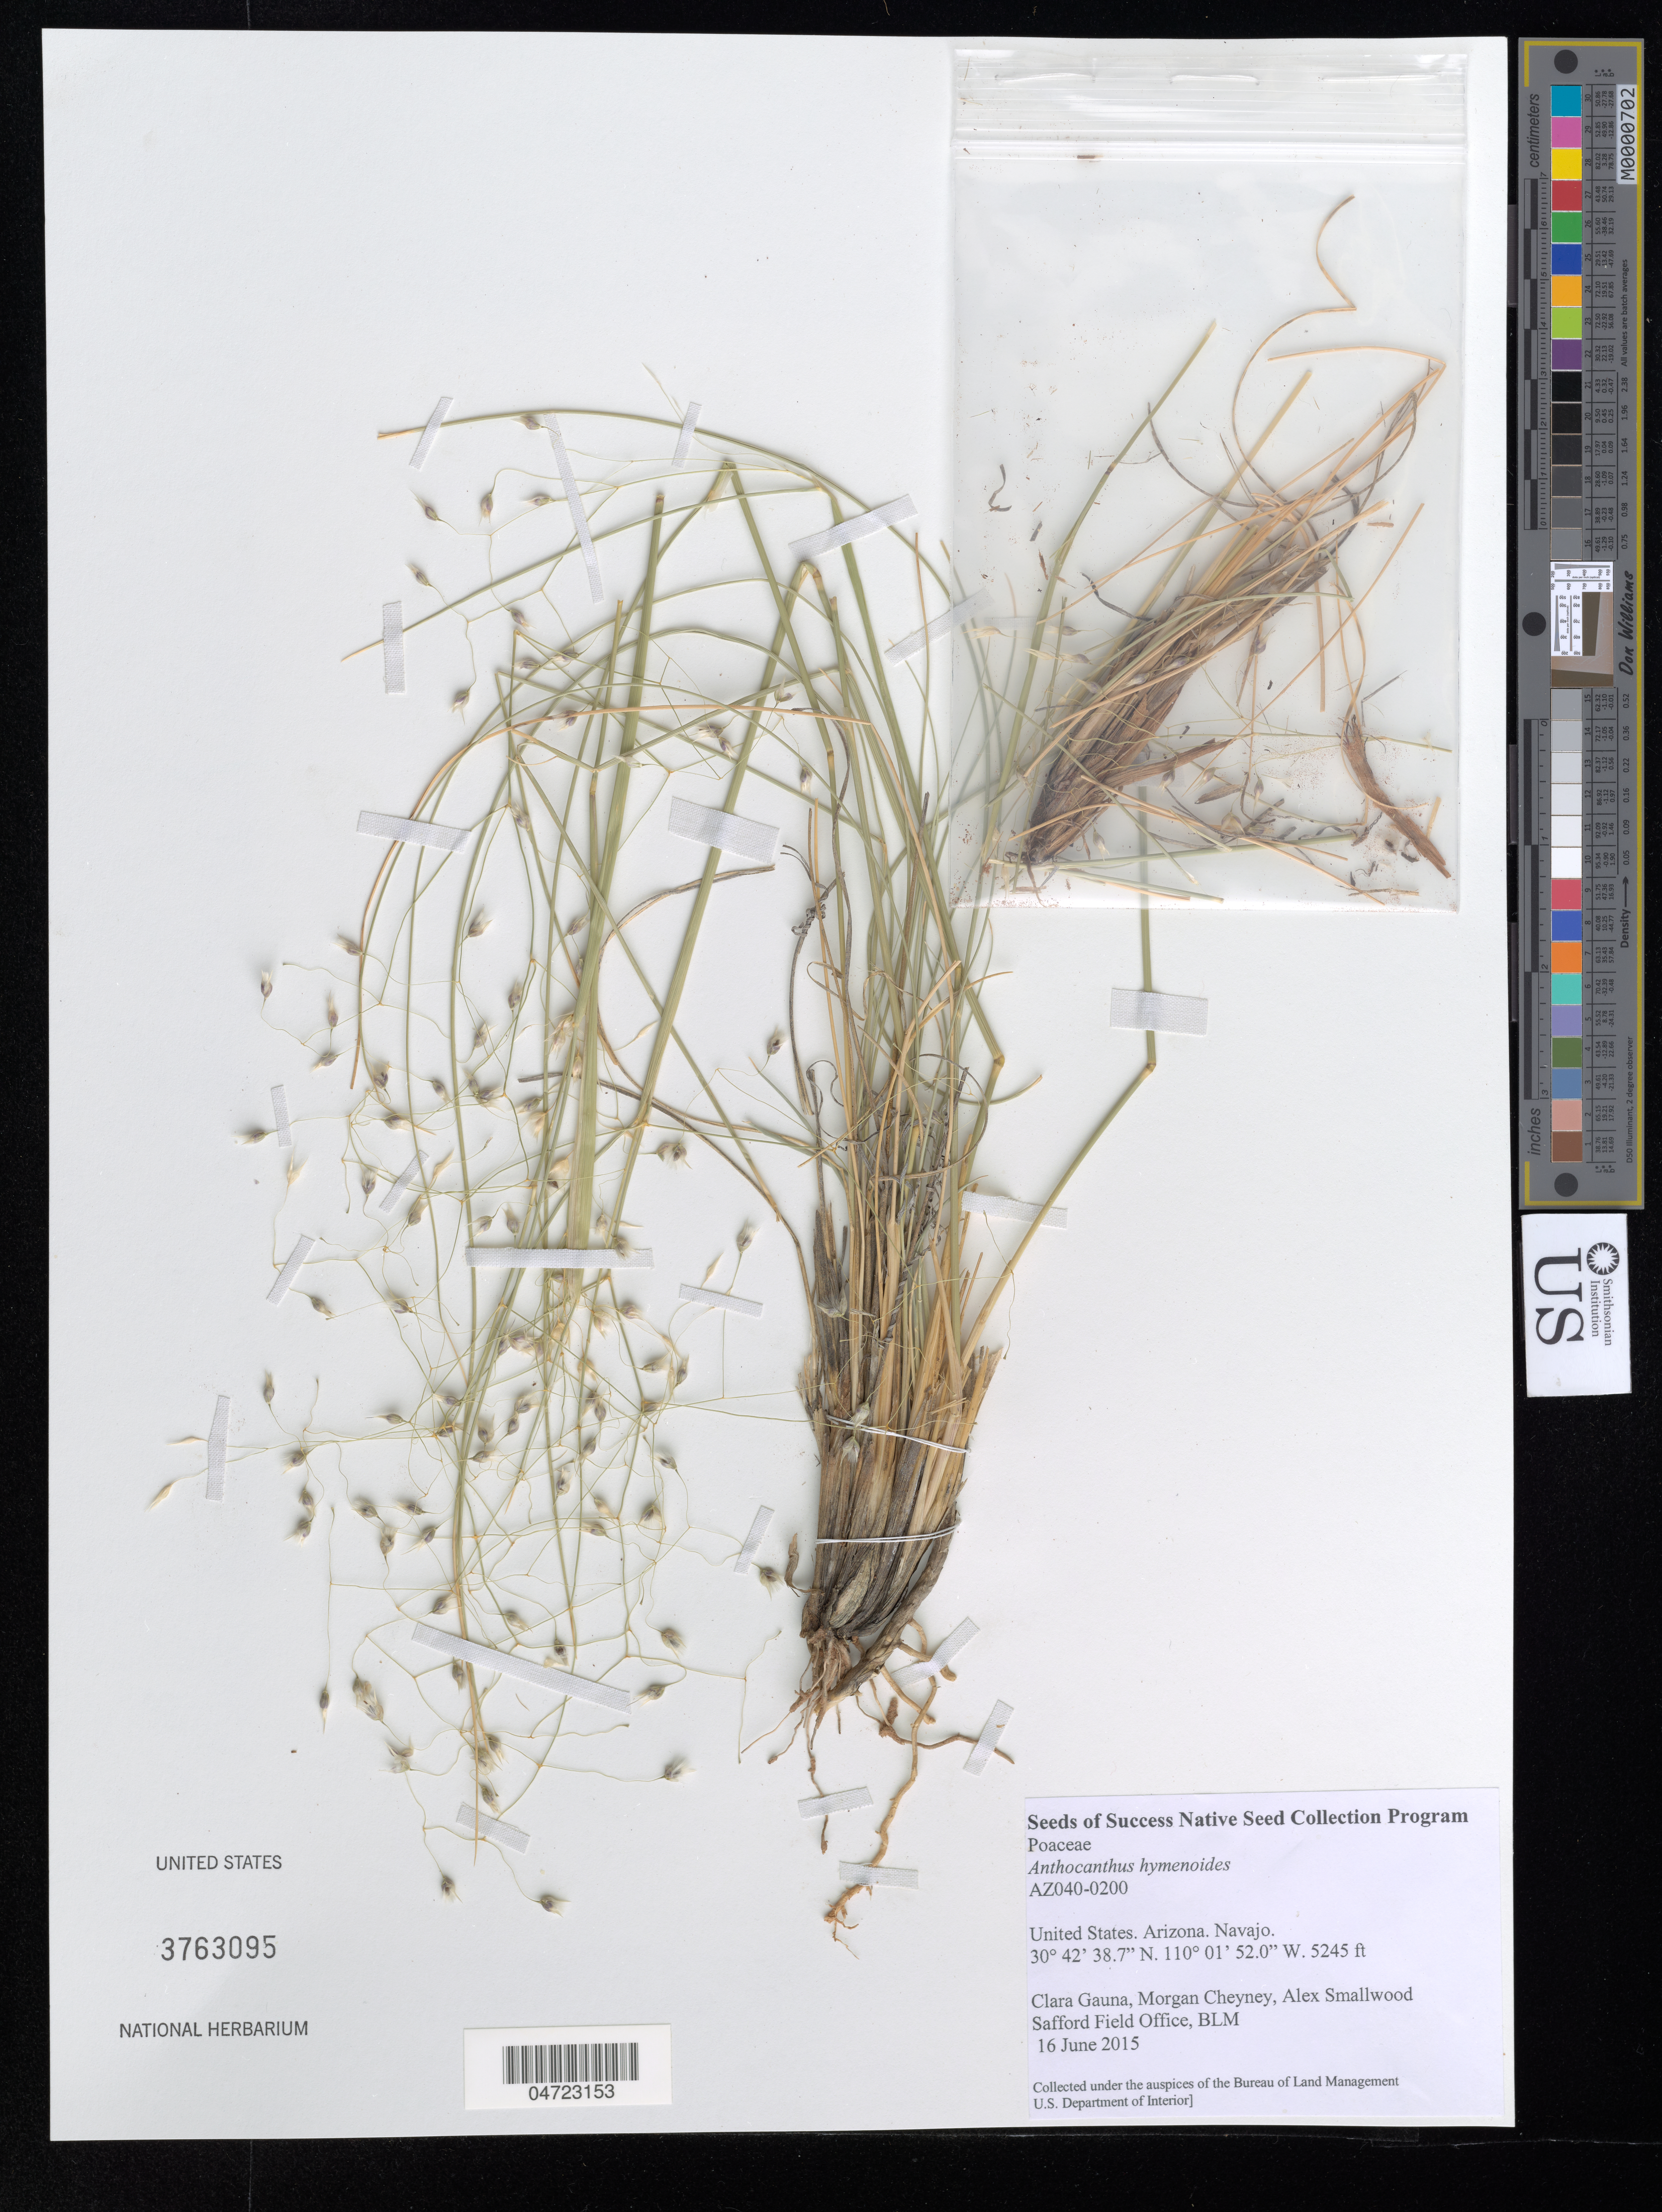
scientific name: Anthocanthus hymenoides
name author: (Roem. & Schult.) Barkworth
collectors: C. Gauna, M. Cheyney & A. Smallwood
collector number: AZ040-0200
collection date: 2015-06-16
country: United States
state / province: Arizona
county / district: Navajo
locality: Navajo.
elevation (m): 1599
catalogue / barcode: US 3763095